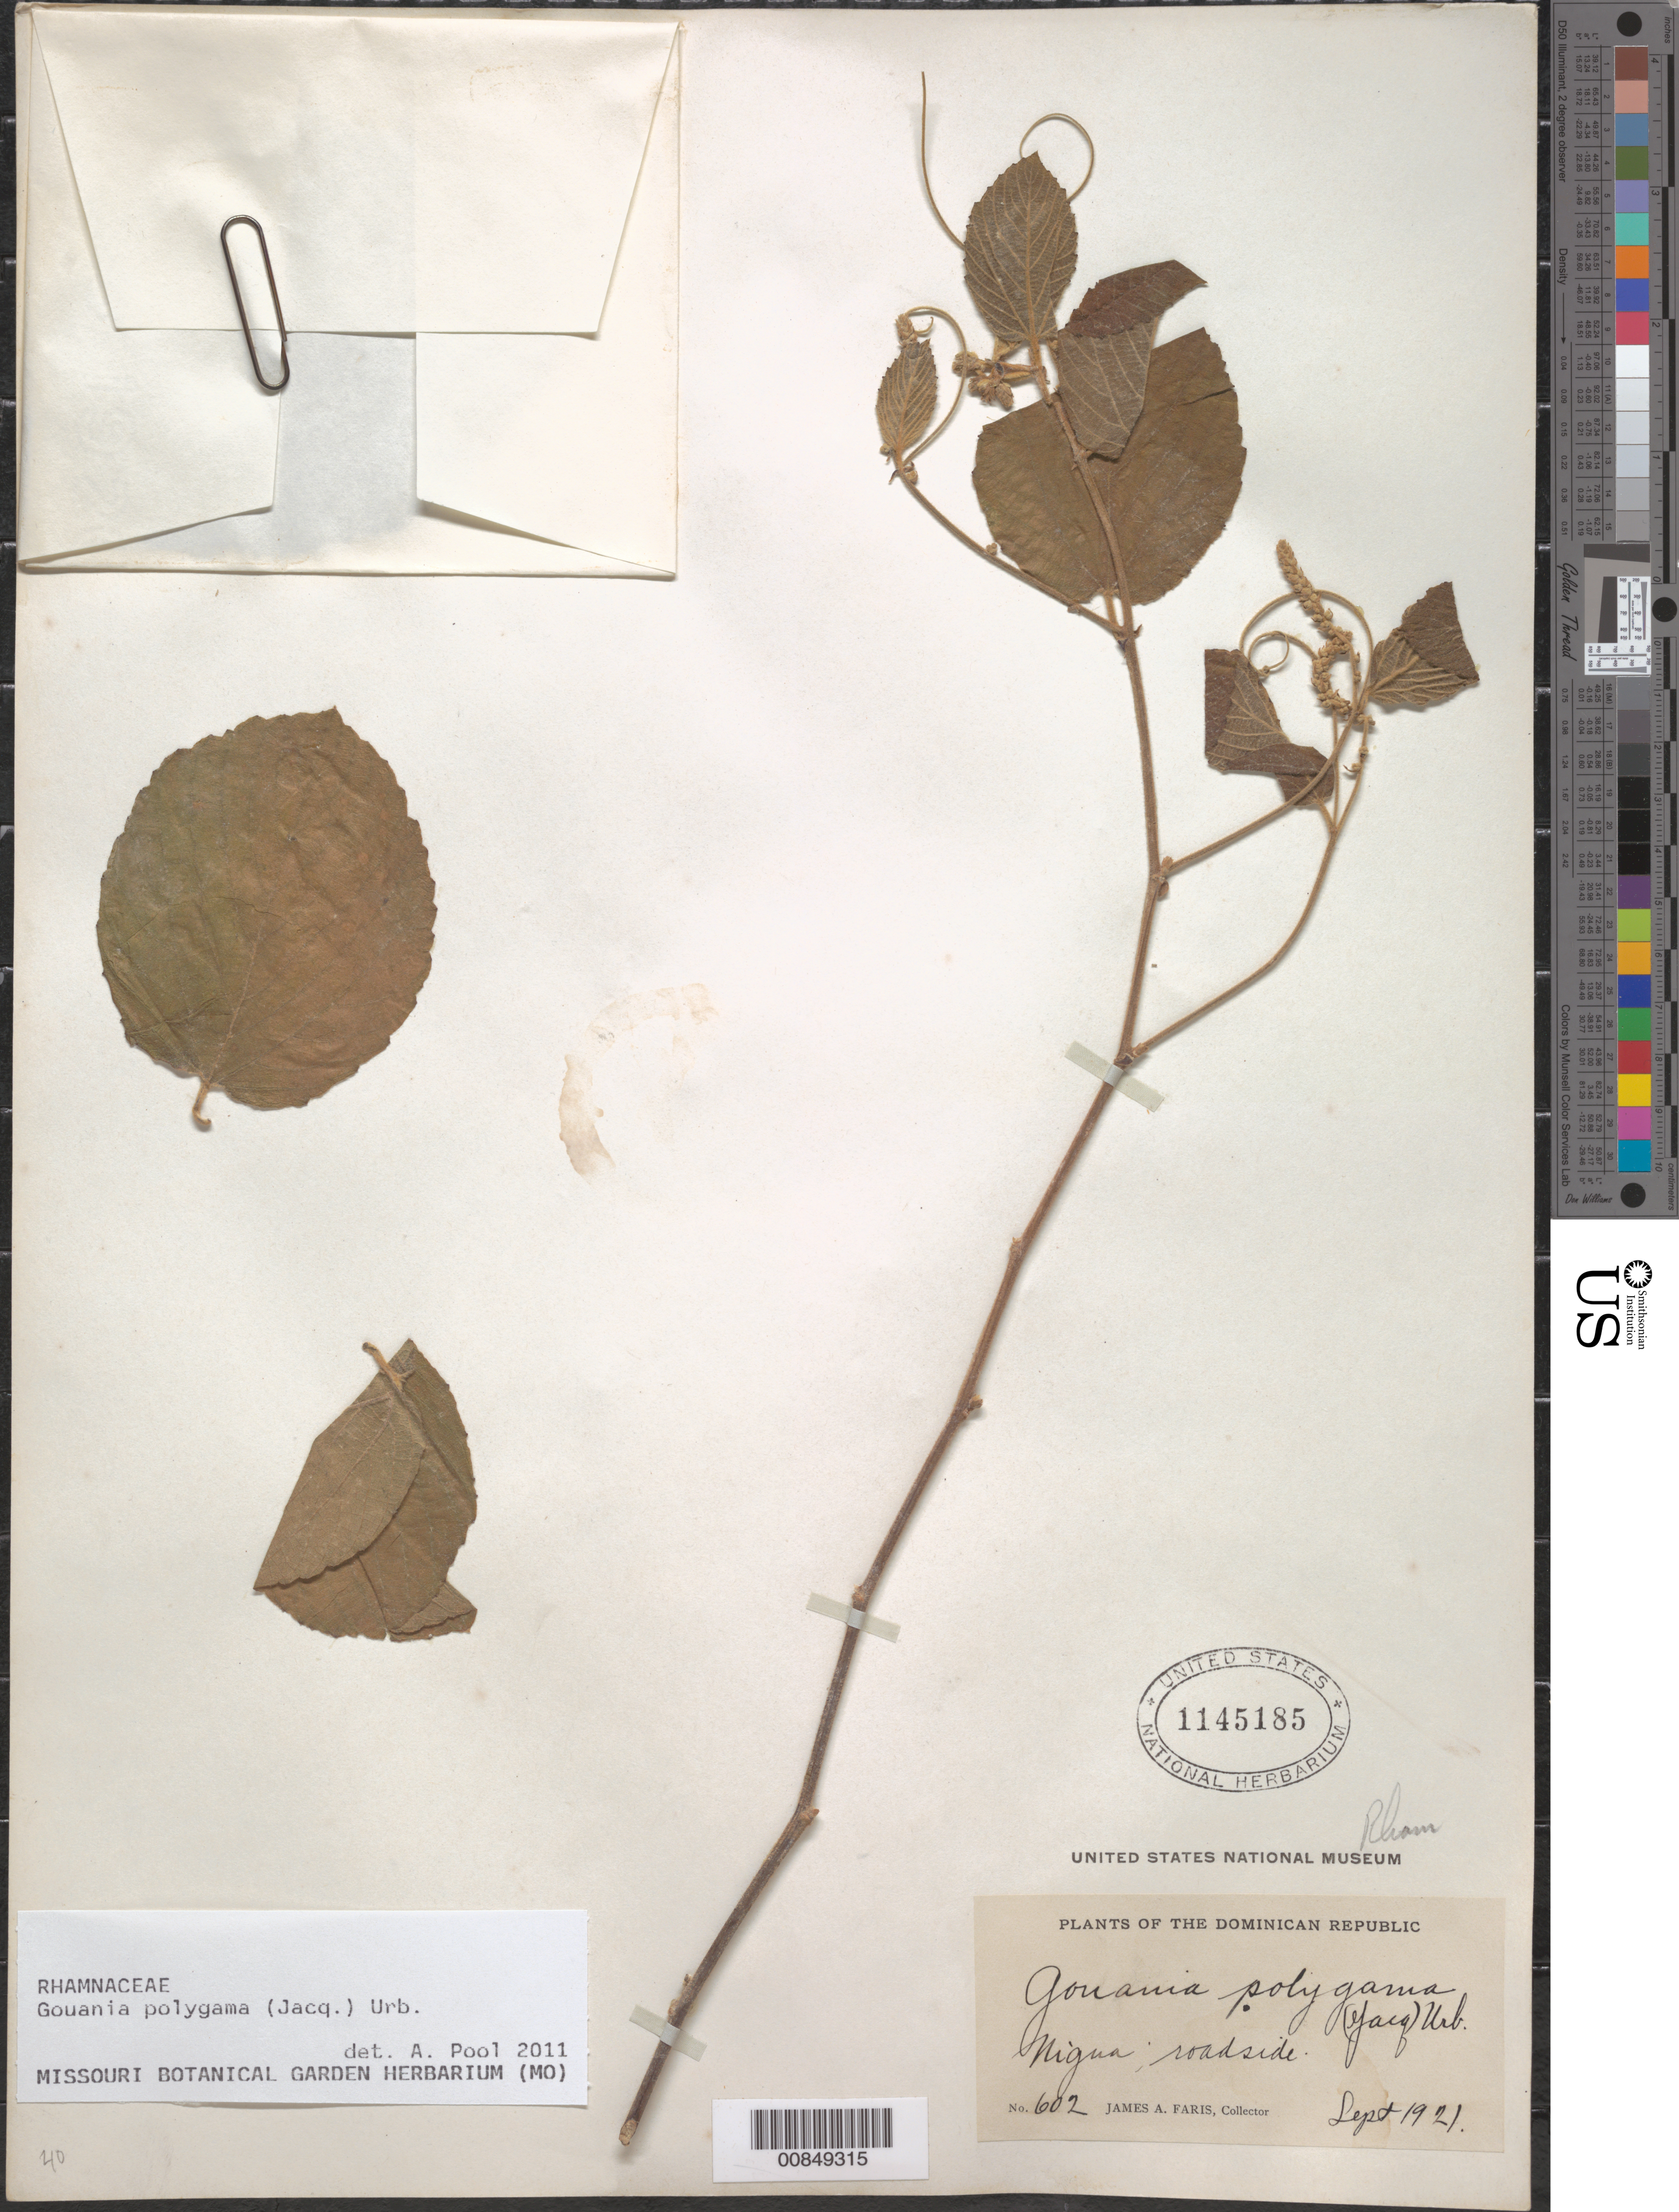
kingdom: Plantae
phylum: Tracheophyta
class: Magnoliopsida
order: Rosales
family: Rhamnaceae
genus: Gouania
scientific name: Gouania polygama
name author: (Jacq.) Urb.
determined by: Pool, A., (MO), Missouri Botanical Garden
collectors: J. Faris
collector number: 602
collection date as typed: Sep 1921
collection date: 1921-09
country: Dominican Republic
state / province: San Cristóbal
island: Hispaniola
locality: Nigua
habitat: Roadside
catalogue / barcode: US 1145185